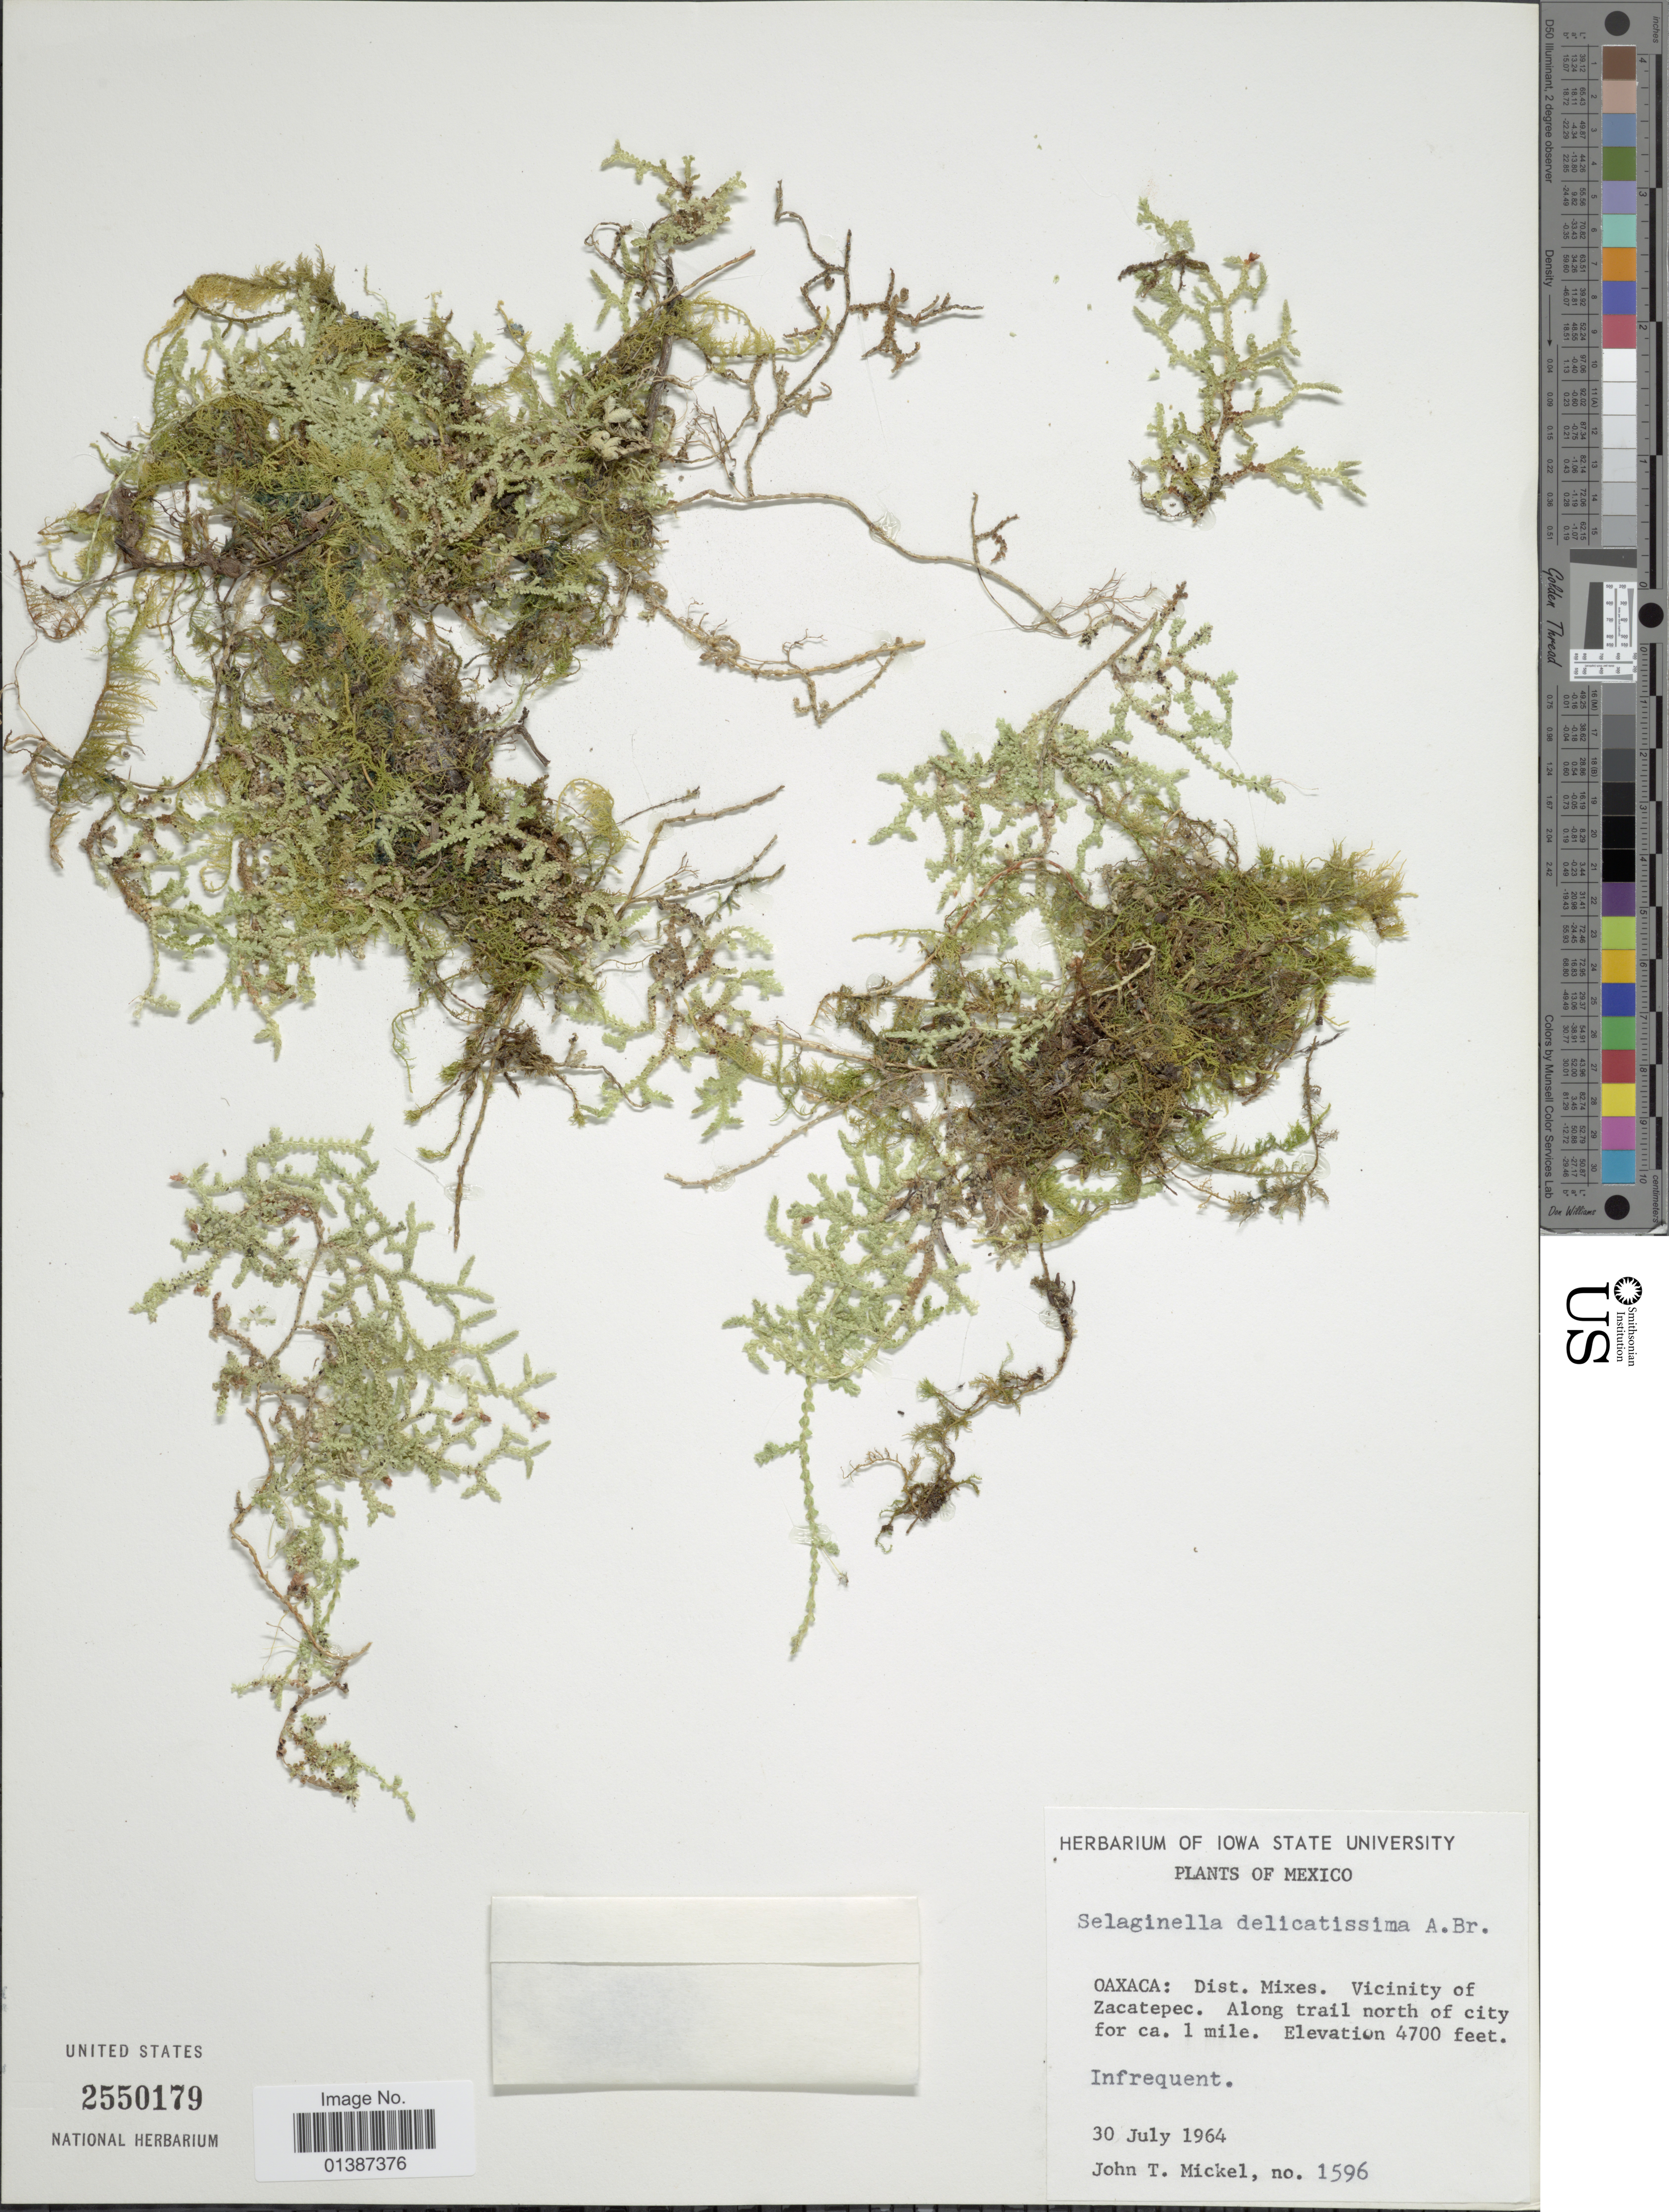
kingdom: Plantae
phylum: Tracheophyta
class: Lycopodiopsida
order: Selaginellales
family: Selaginellaceae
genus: Selaginella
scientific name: Selaginella delicatissima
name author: Linden ex A. Braun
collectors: J. T. Mickel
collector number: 1596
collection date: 1964-07-30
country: Mexico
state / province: Oaxaca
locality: Dist. Mixes. Vicinity of Zacatepec. Along trail north of city for ca. 1 mile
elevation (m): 1433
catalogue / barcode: US 2550179